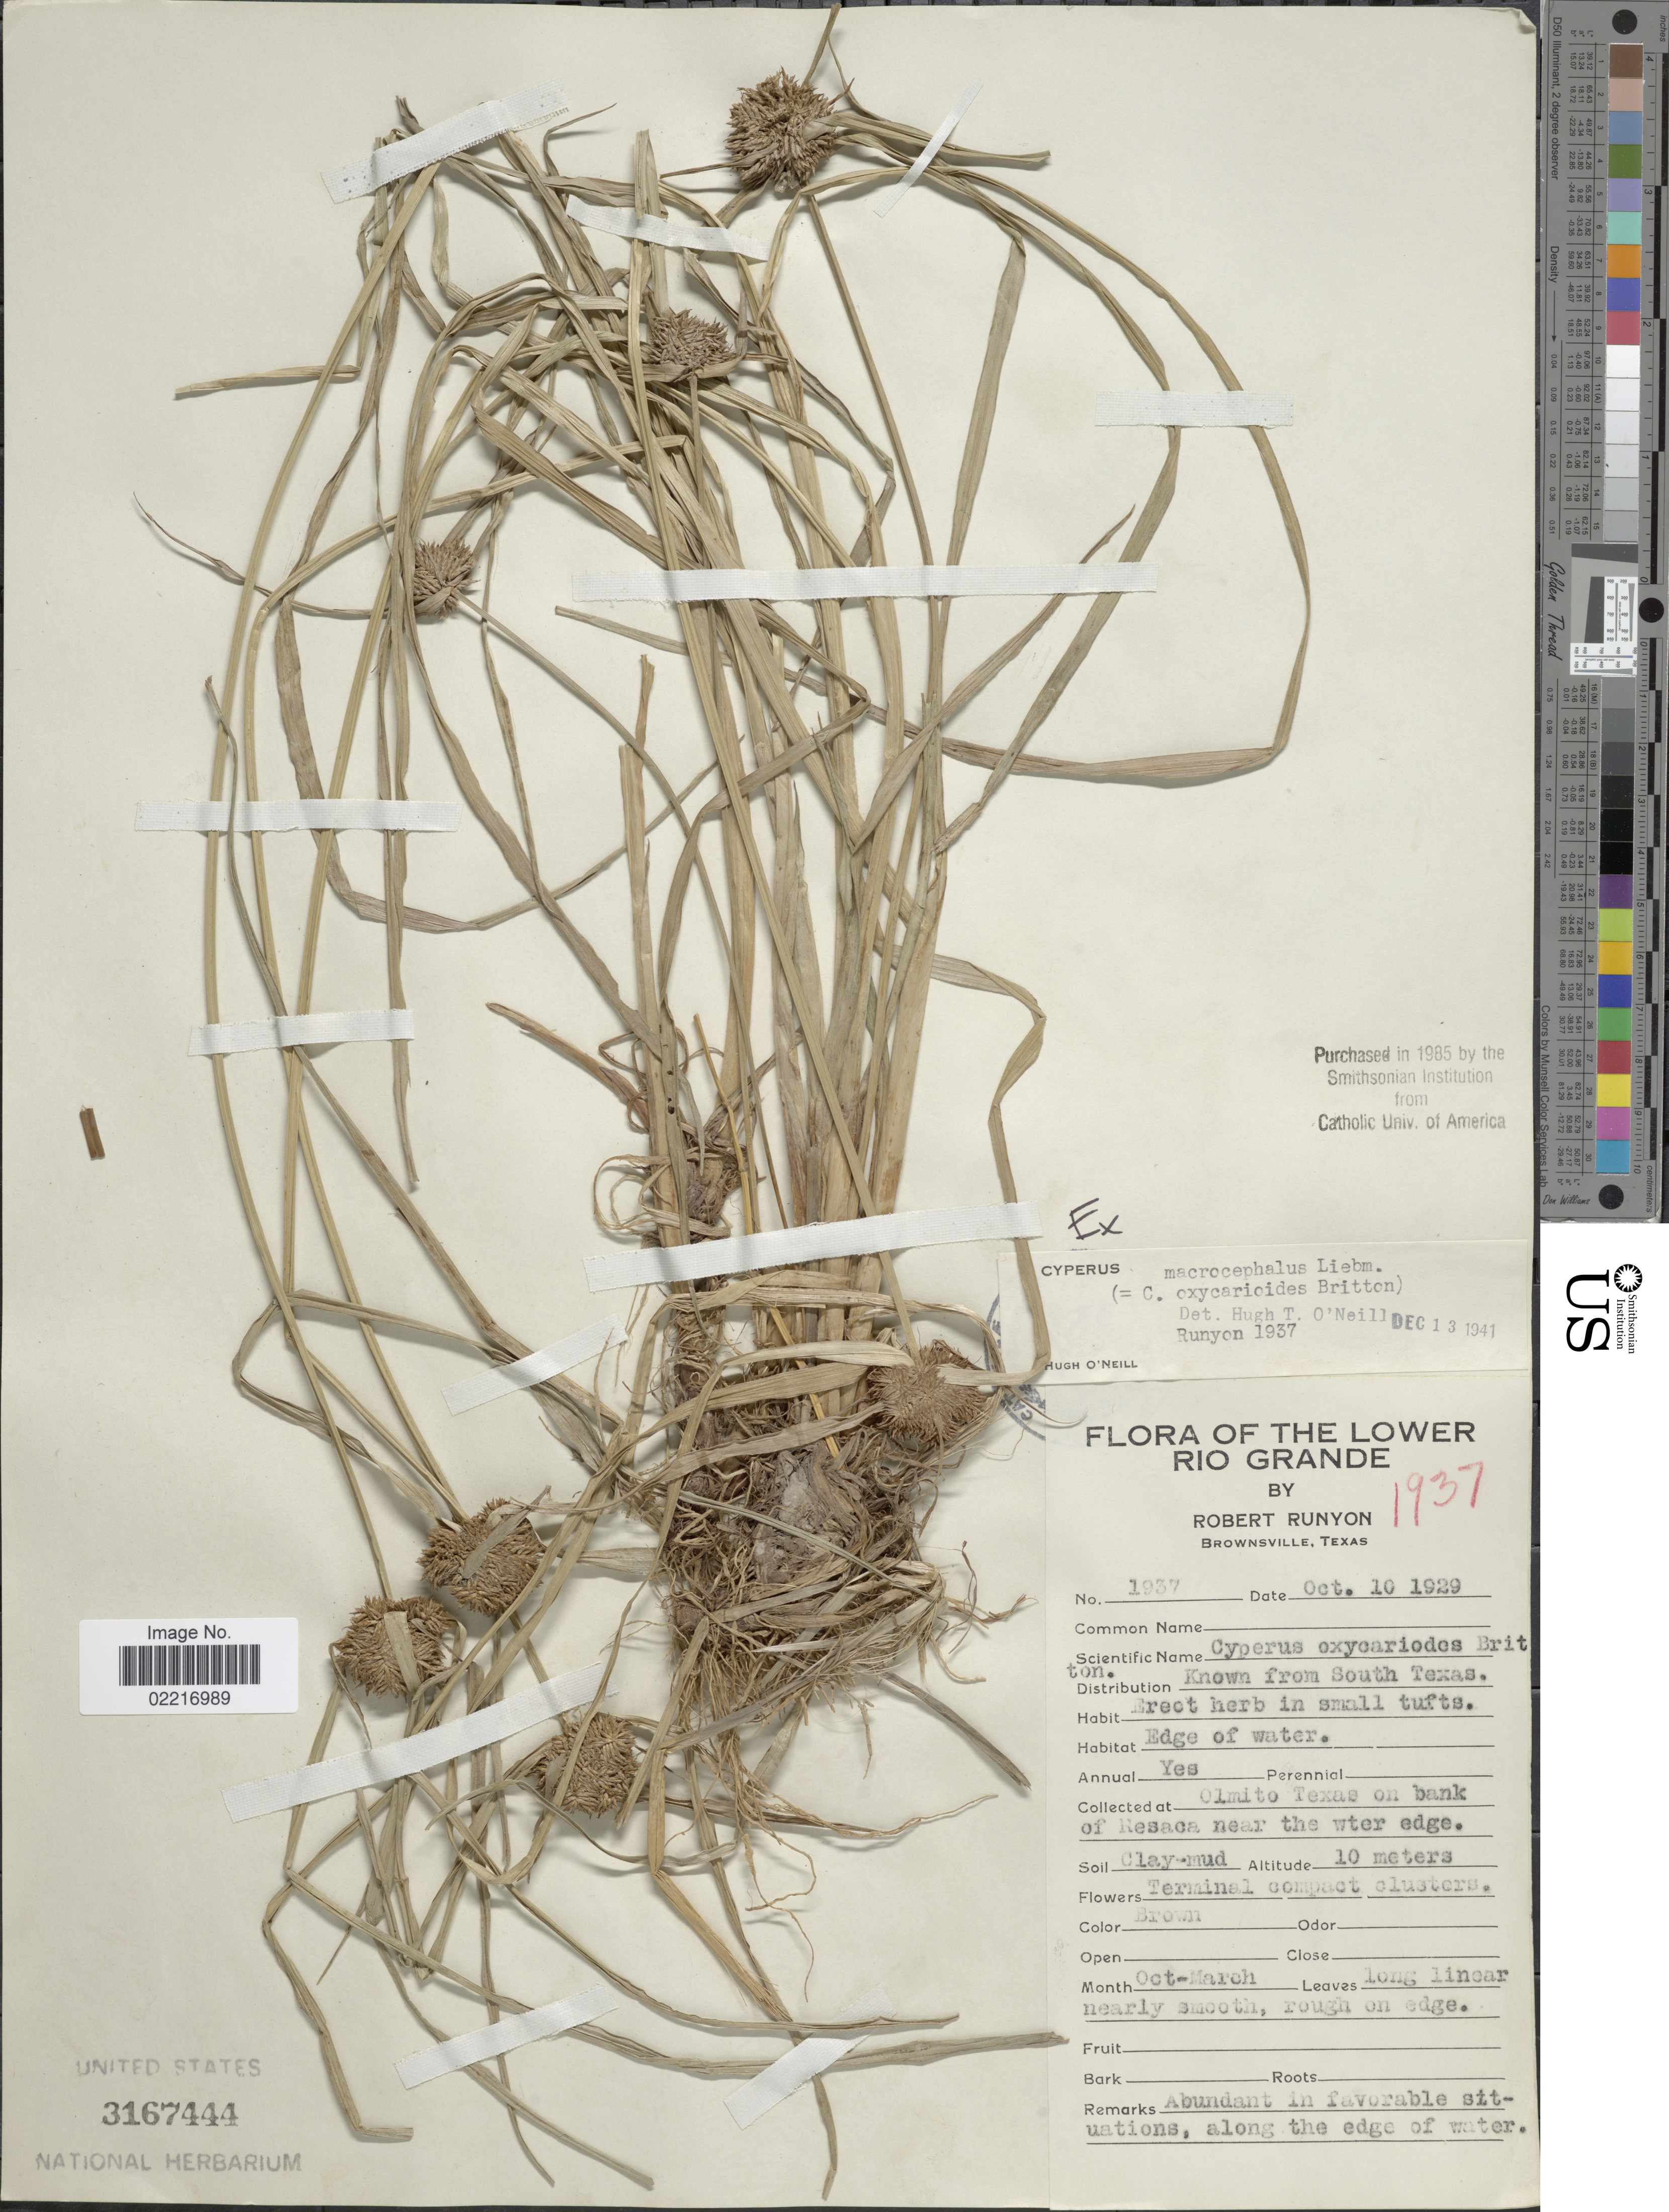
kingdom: Plantae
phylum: Tracheophyta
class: Liliopsida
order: Poales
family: Cyperaceae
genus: Cyperus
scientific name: Cyperus conglobatus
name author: Humb. ex Link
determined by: Strong, Mark T., (BOT), Smithsonian Institution - National Museum of Natural History (UNITED STATES)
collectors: R. Runyon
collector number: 1937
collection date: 1929-10-10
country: United States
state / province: Texas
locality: The Lower Rio Grande, Olmito Texas on bank of Resaca near the water edge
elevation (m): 10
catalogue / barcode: US 3167444